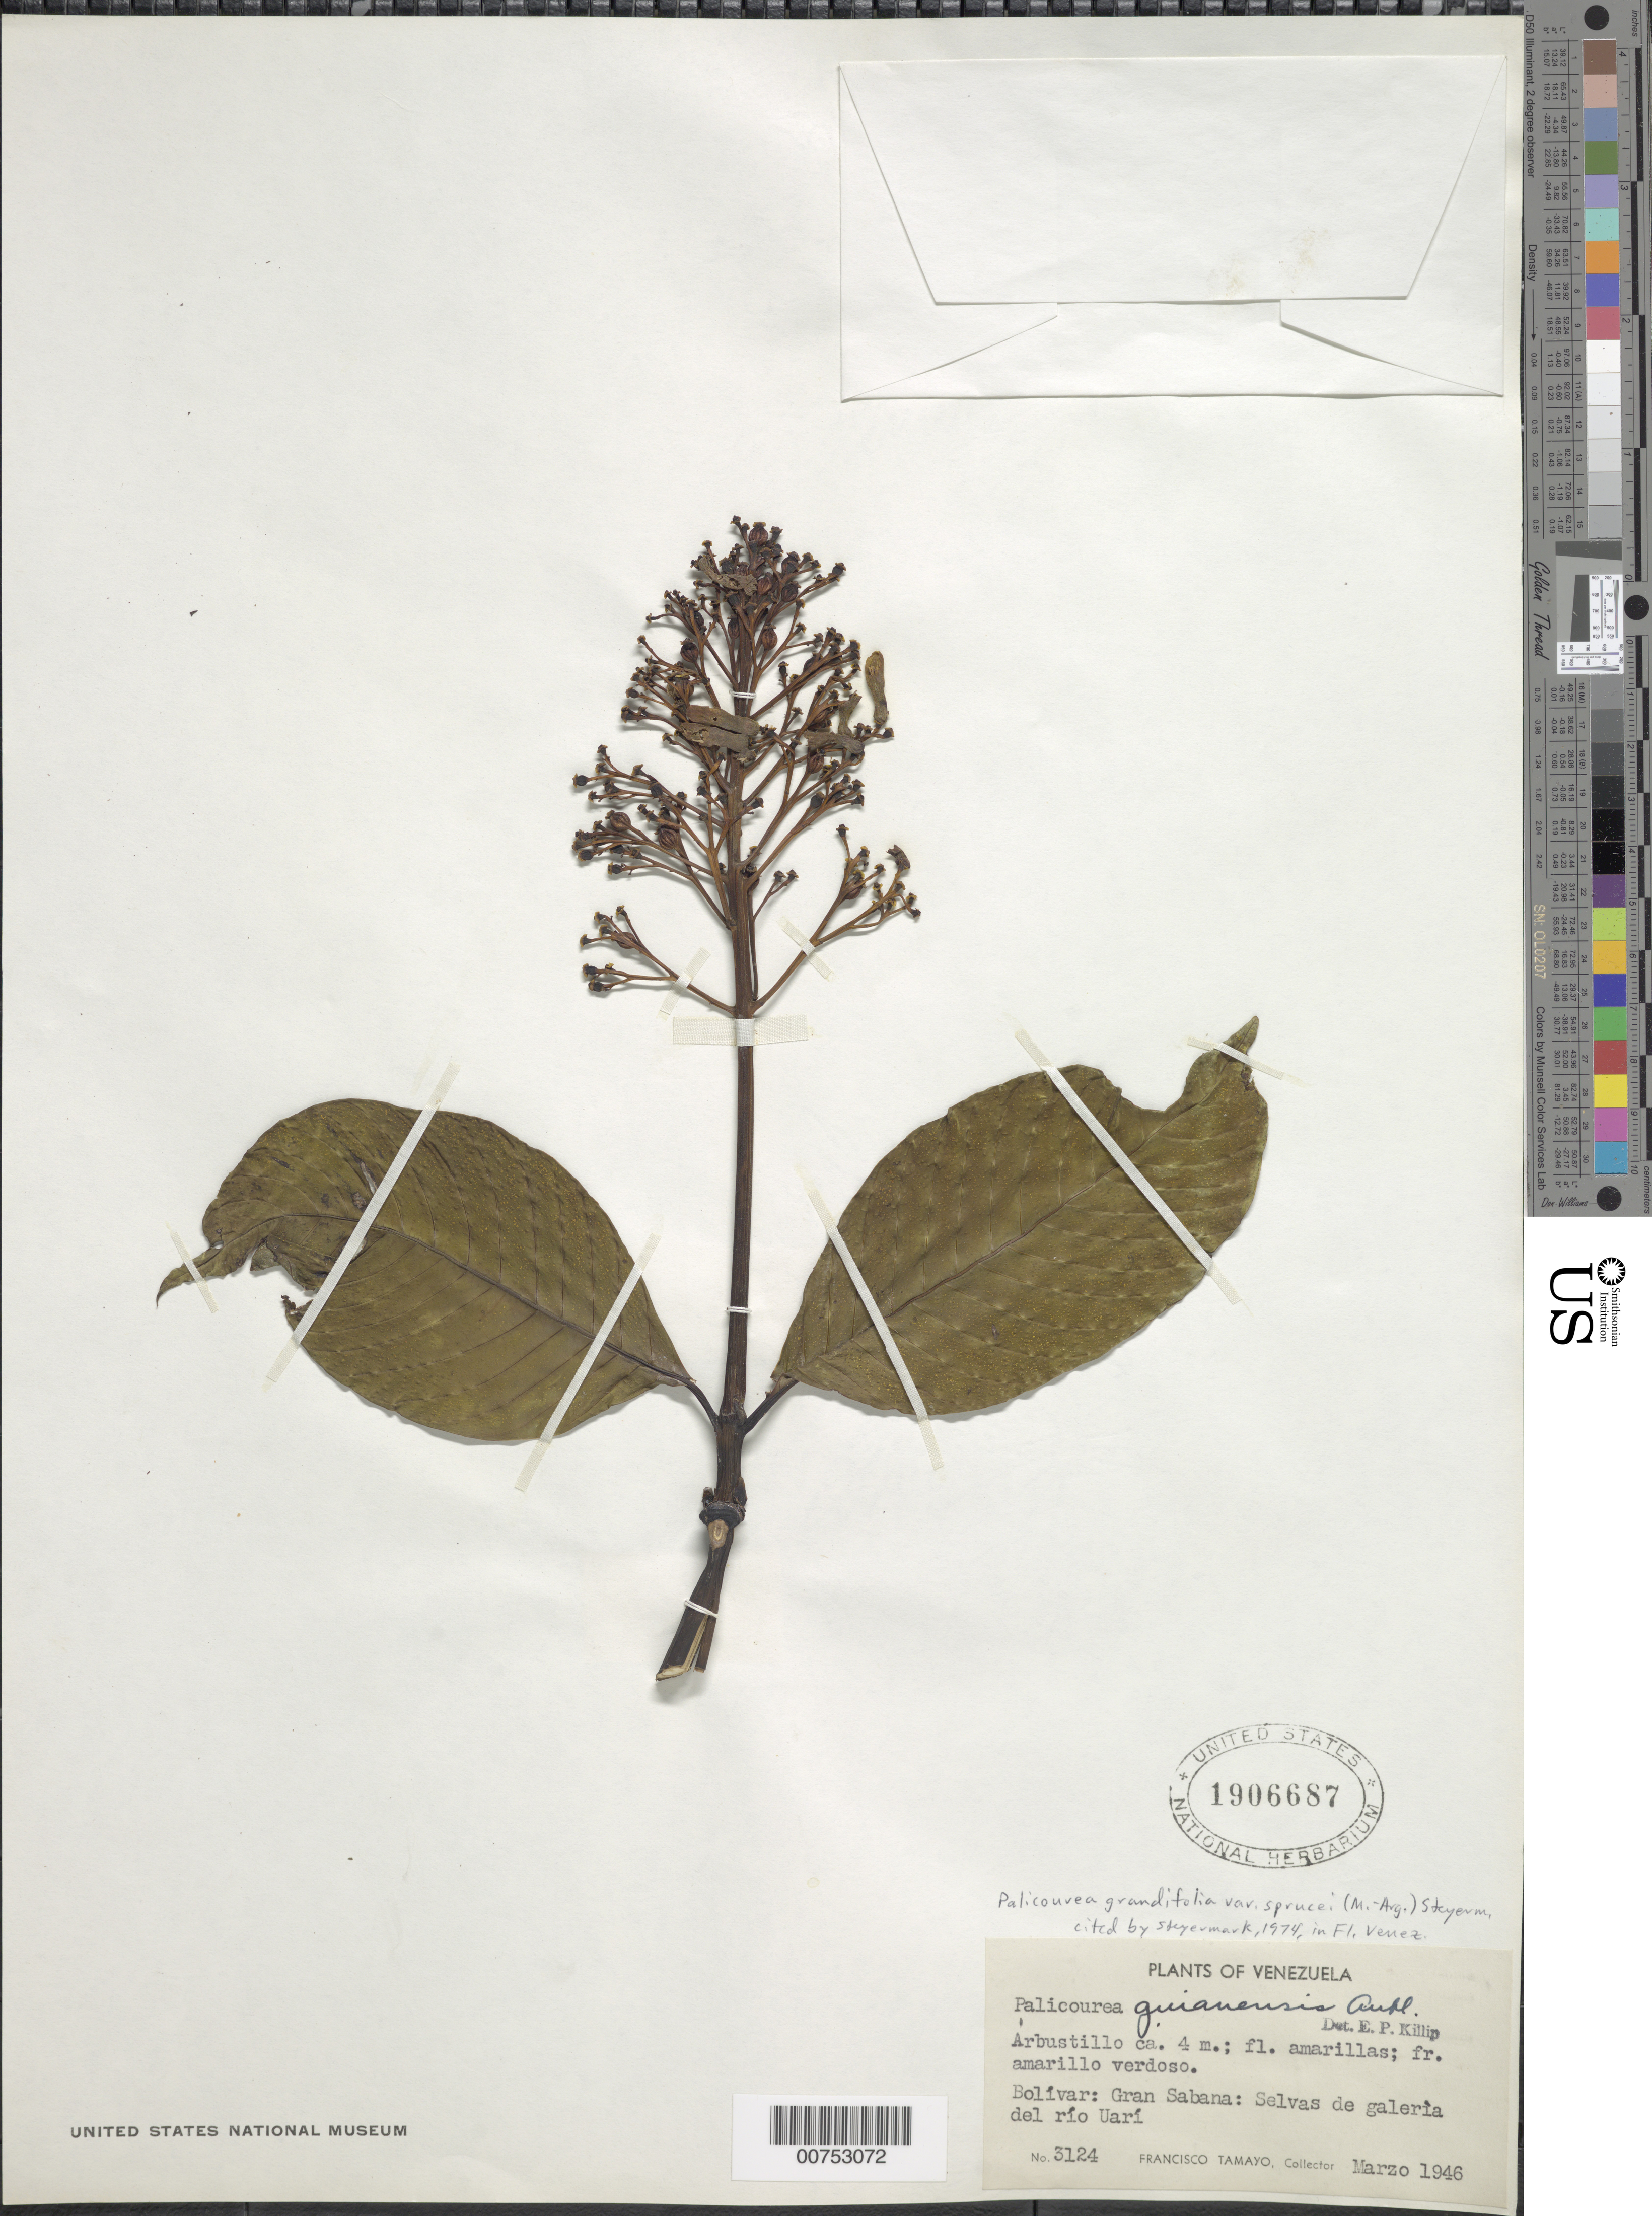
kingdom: Plantae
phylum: Tracheophyta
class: Magnoliopsida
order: Gentianales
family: Rubiaceae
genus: Palicourea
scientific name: Palicourea grandifolia var. sprucei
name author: (Müll. Arg.) Steyerm.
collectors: F. Tamayo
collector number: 3124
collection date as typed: Mar-46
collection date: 1946-03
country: Venezuela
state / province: Bolívar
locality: Gran Sabana, Río Uarí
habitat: Selvas de galería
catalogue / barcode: US 1906687